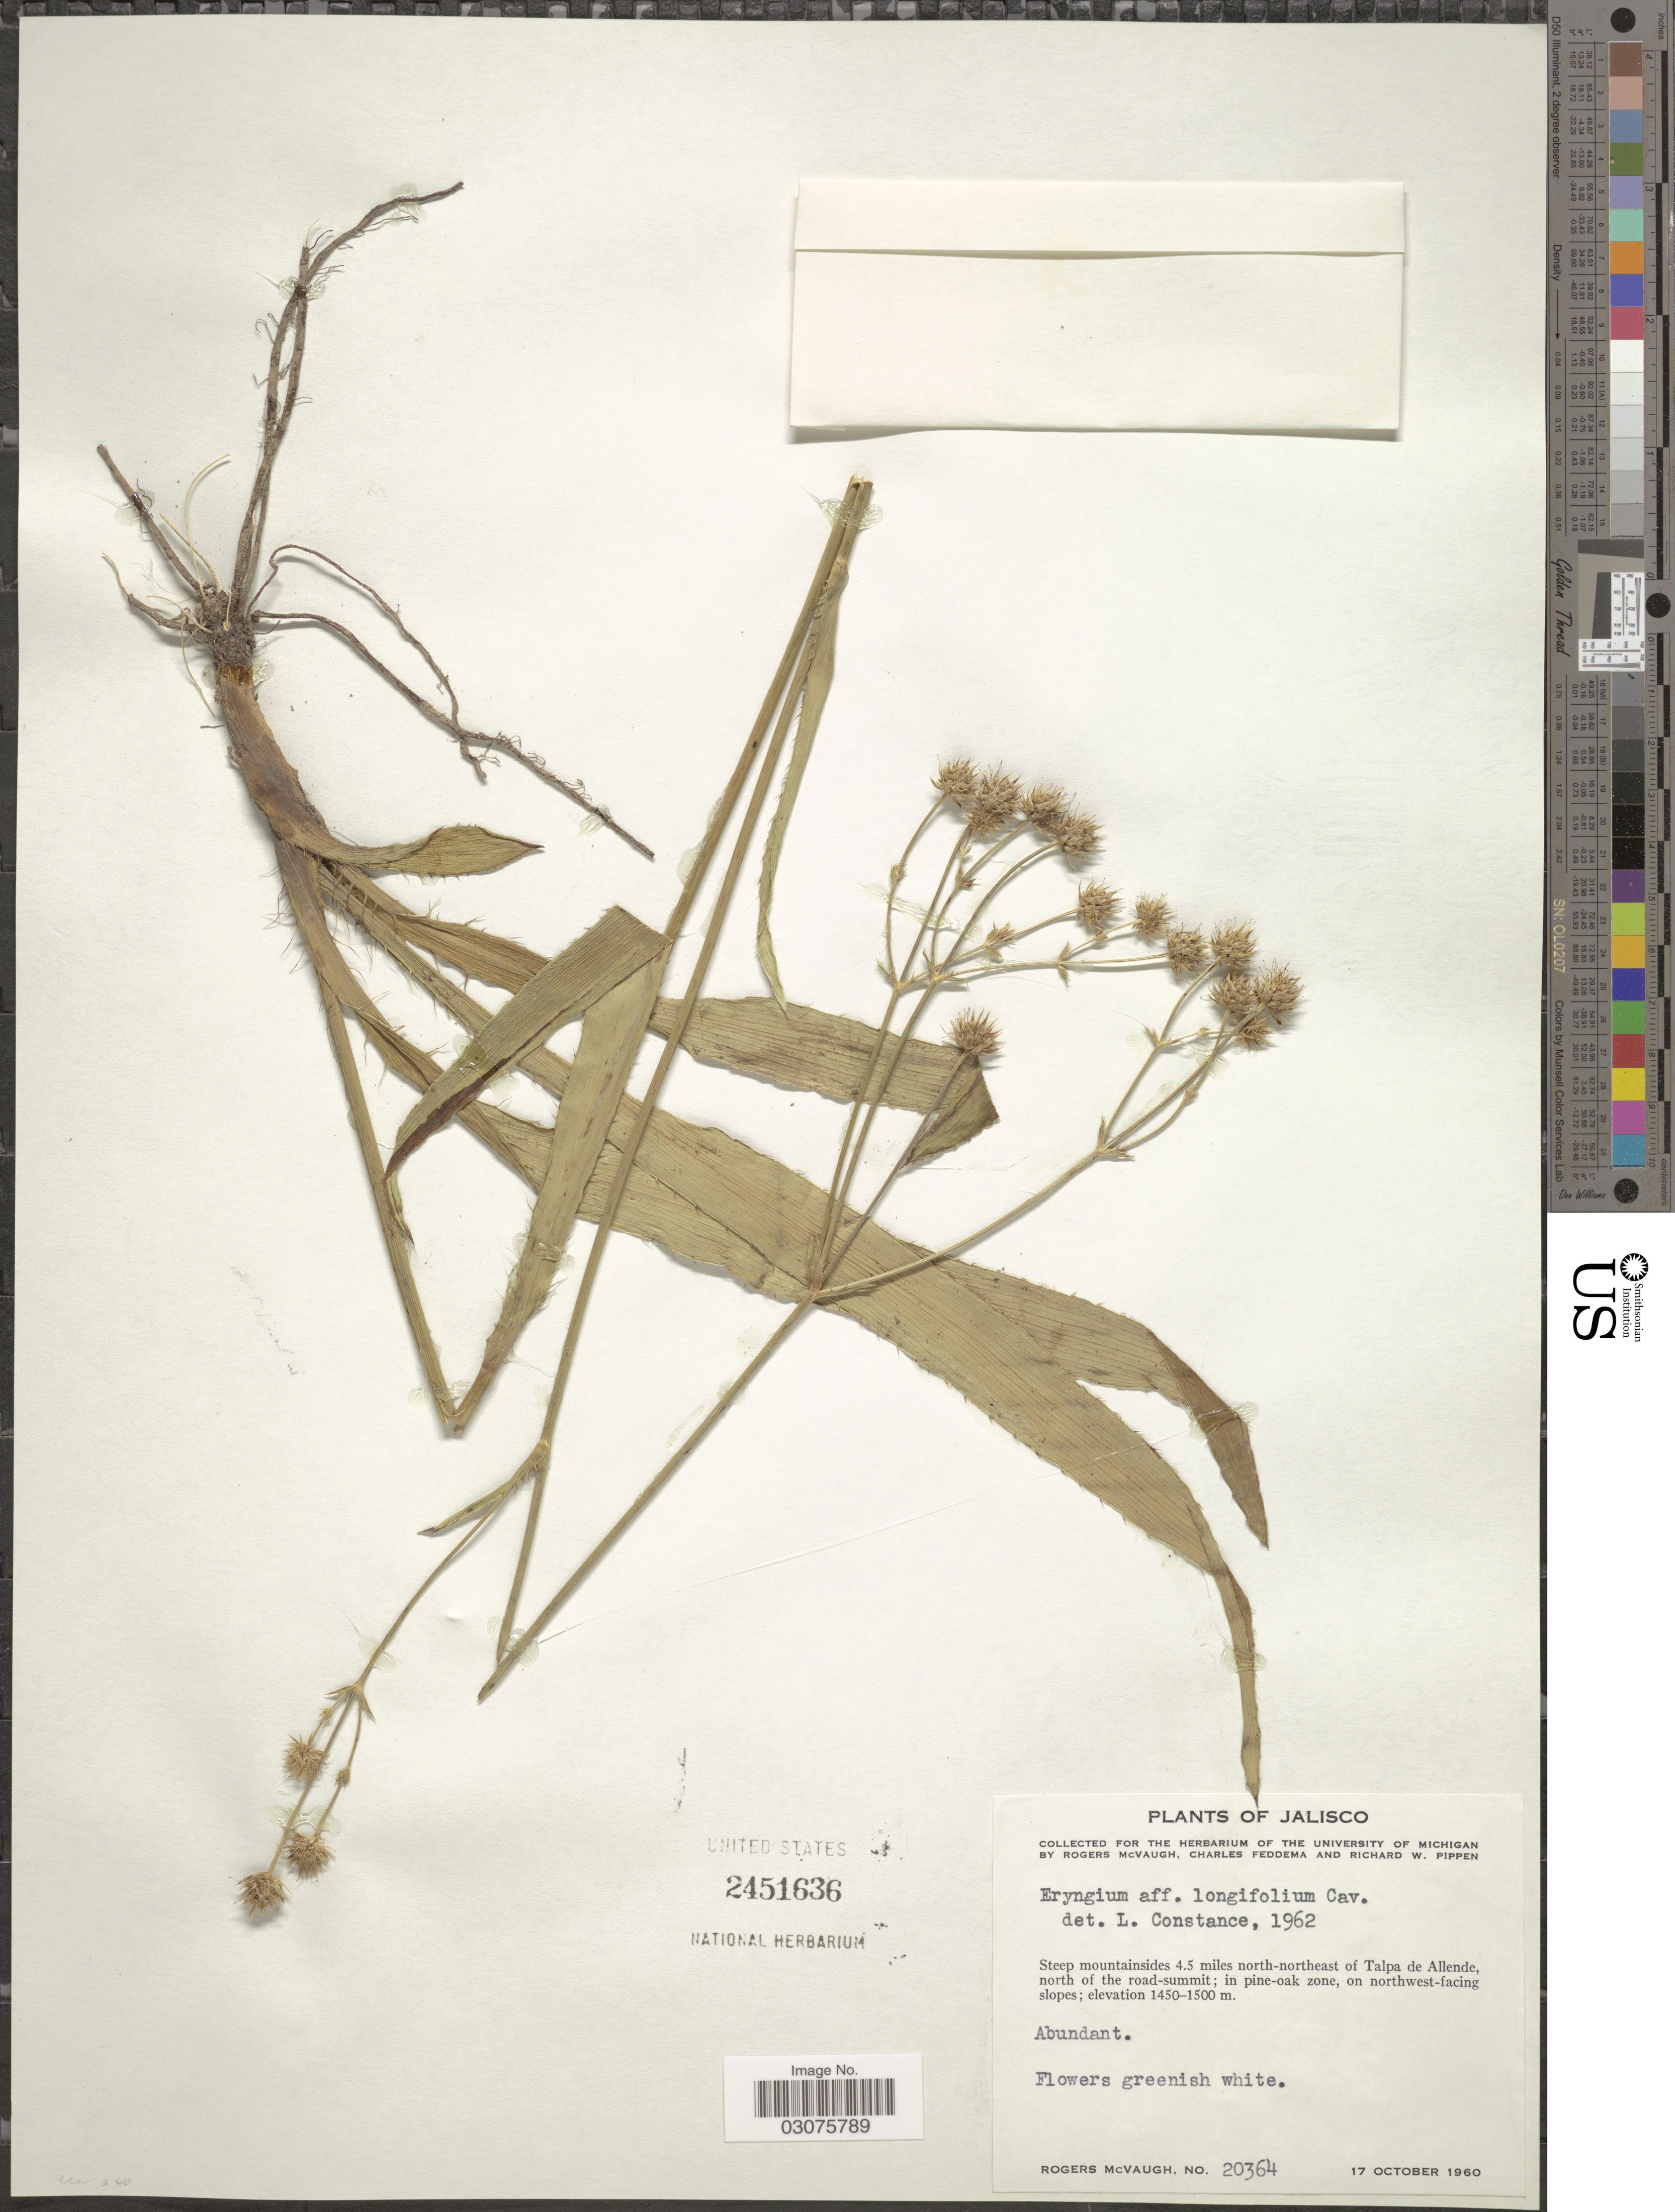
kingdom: Plantae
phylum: Tracheophyta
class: Magnoliopsida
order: Apiales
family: Apiaceae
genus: Eryngium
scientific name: Eryngium longifolium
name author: Cav.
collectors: R. McVaugh, C. Feddema & R. W. Pippen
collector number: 20364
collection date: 1960-10-17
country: Mexico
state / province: Jalisco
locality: Steep mountainside 4.5 miles north-northeast of Talpa de Allende, north of the road-summit.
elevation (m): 1450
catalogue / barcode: US 2451636